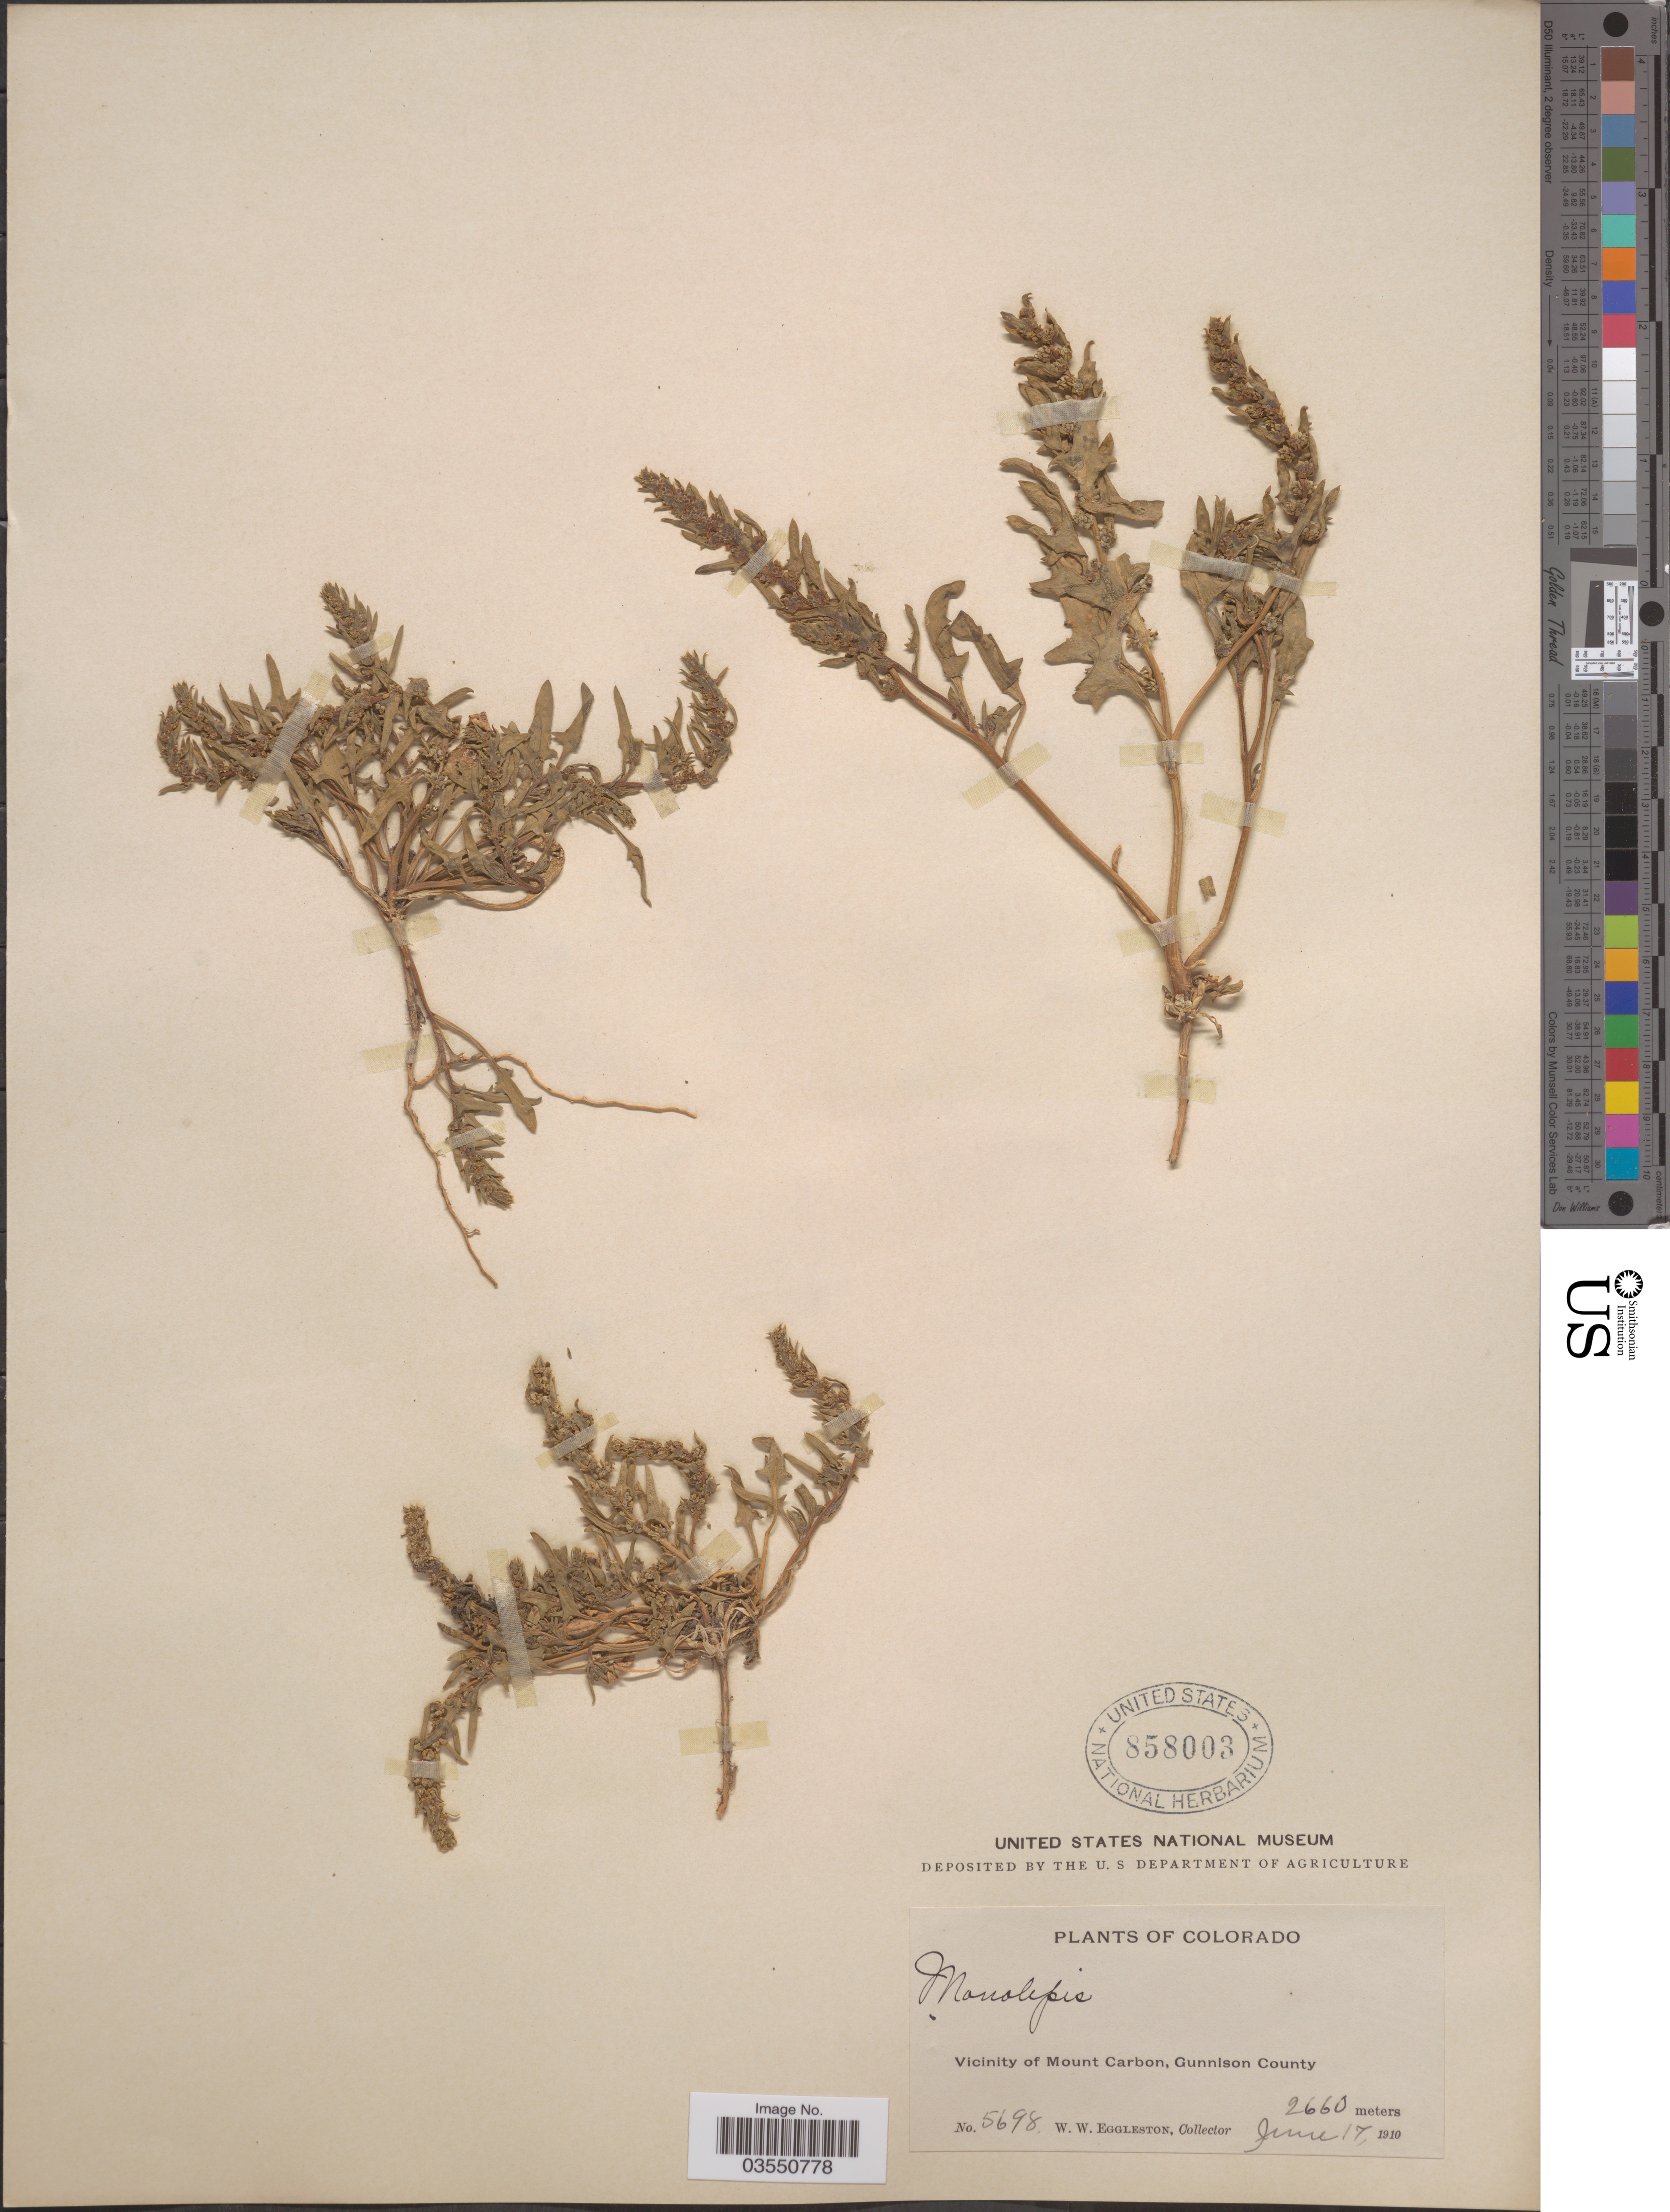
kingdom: Plantae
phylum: Tracheophyta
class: Magnoliopsida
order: Caryophyllales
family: Amaranthaceae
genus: Blitum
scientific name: Blitum nuttallianum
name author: Schult.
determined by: Strong, Mark T., (BOT), Smithsonian Institution - National Museum of Natural History (UNITED STATES)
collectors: W. W. Eggleston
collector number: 5698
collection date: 1910-06-17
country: United States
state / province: Colorado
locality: Vicinity of Mount Carbon, Gunnison County.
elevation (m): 2660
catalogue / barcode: US 858003